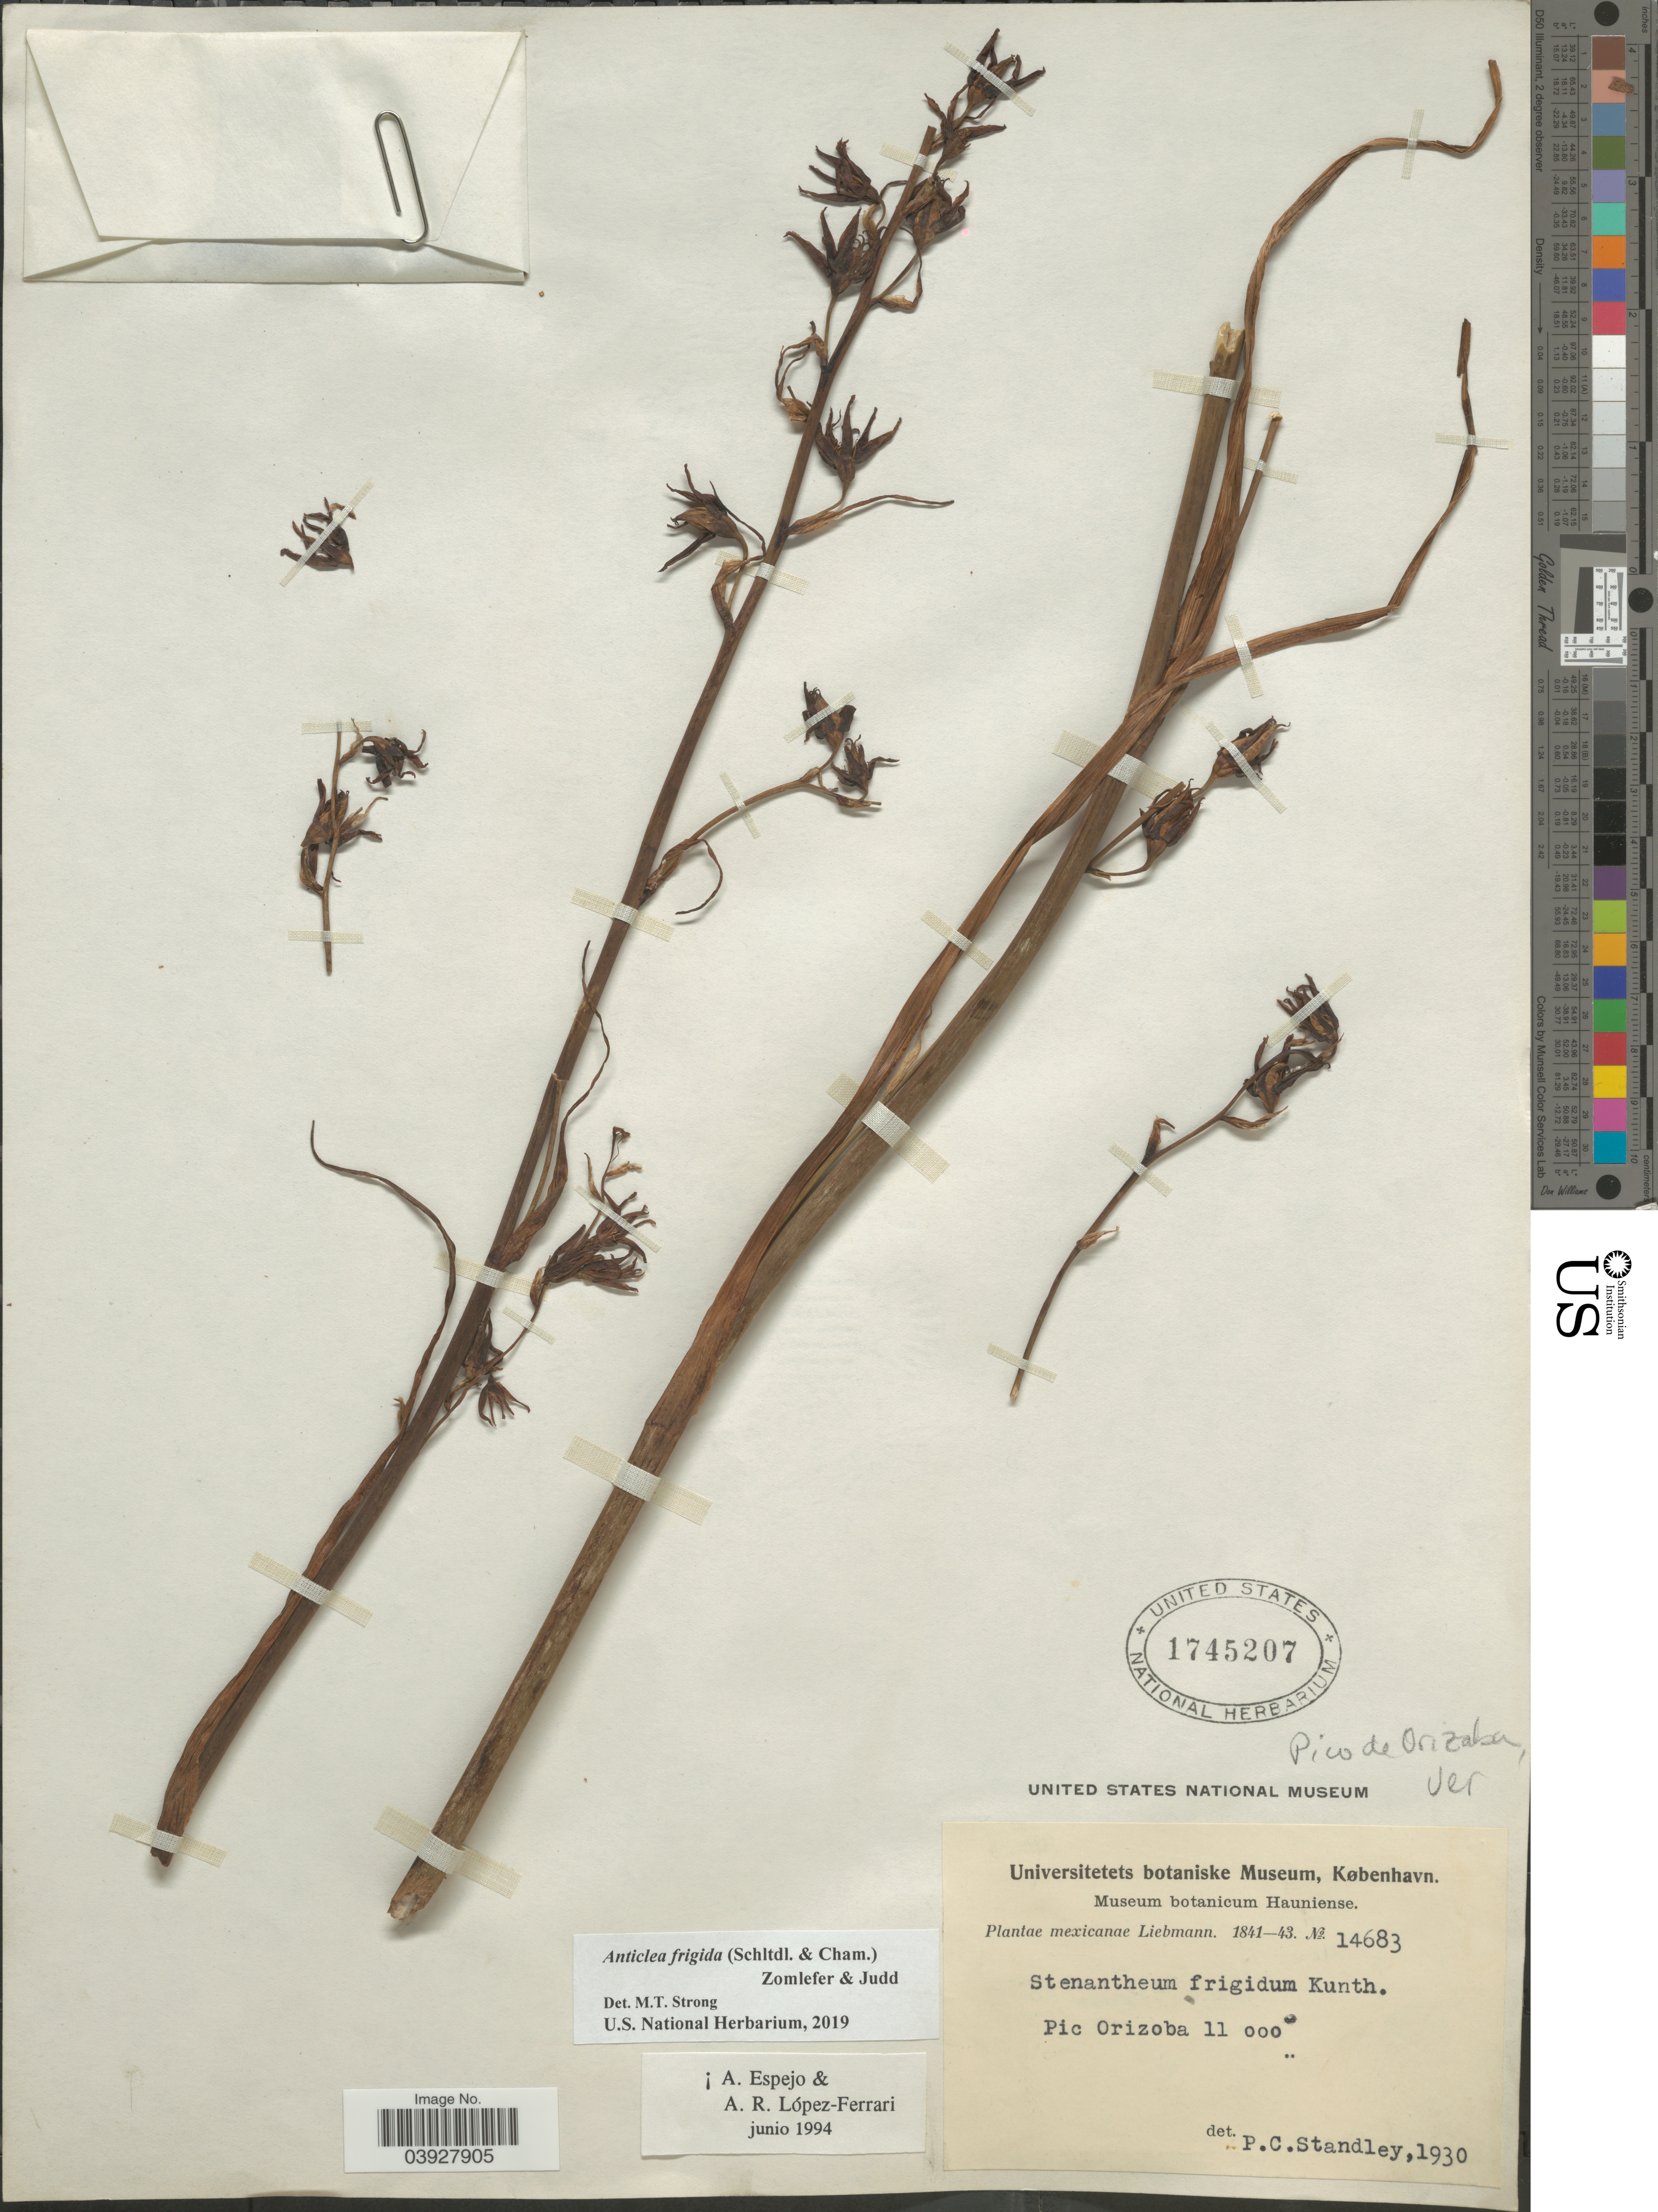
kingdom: Plantae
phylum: Tracheophyta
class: Liliopsida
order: Liliales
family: Melanthiaceae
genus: Anticlea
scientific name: Anticlea frigida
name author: (Schltdl. & Cham.) Zomlefer & Judd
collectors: Liebmann, --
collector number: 14683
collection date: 1841/1843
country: Mexico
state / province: Veracruz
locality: Pico de Orizaba, Ver.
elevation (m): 3353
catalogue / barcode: US 1745207